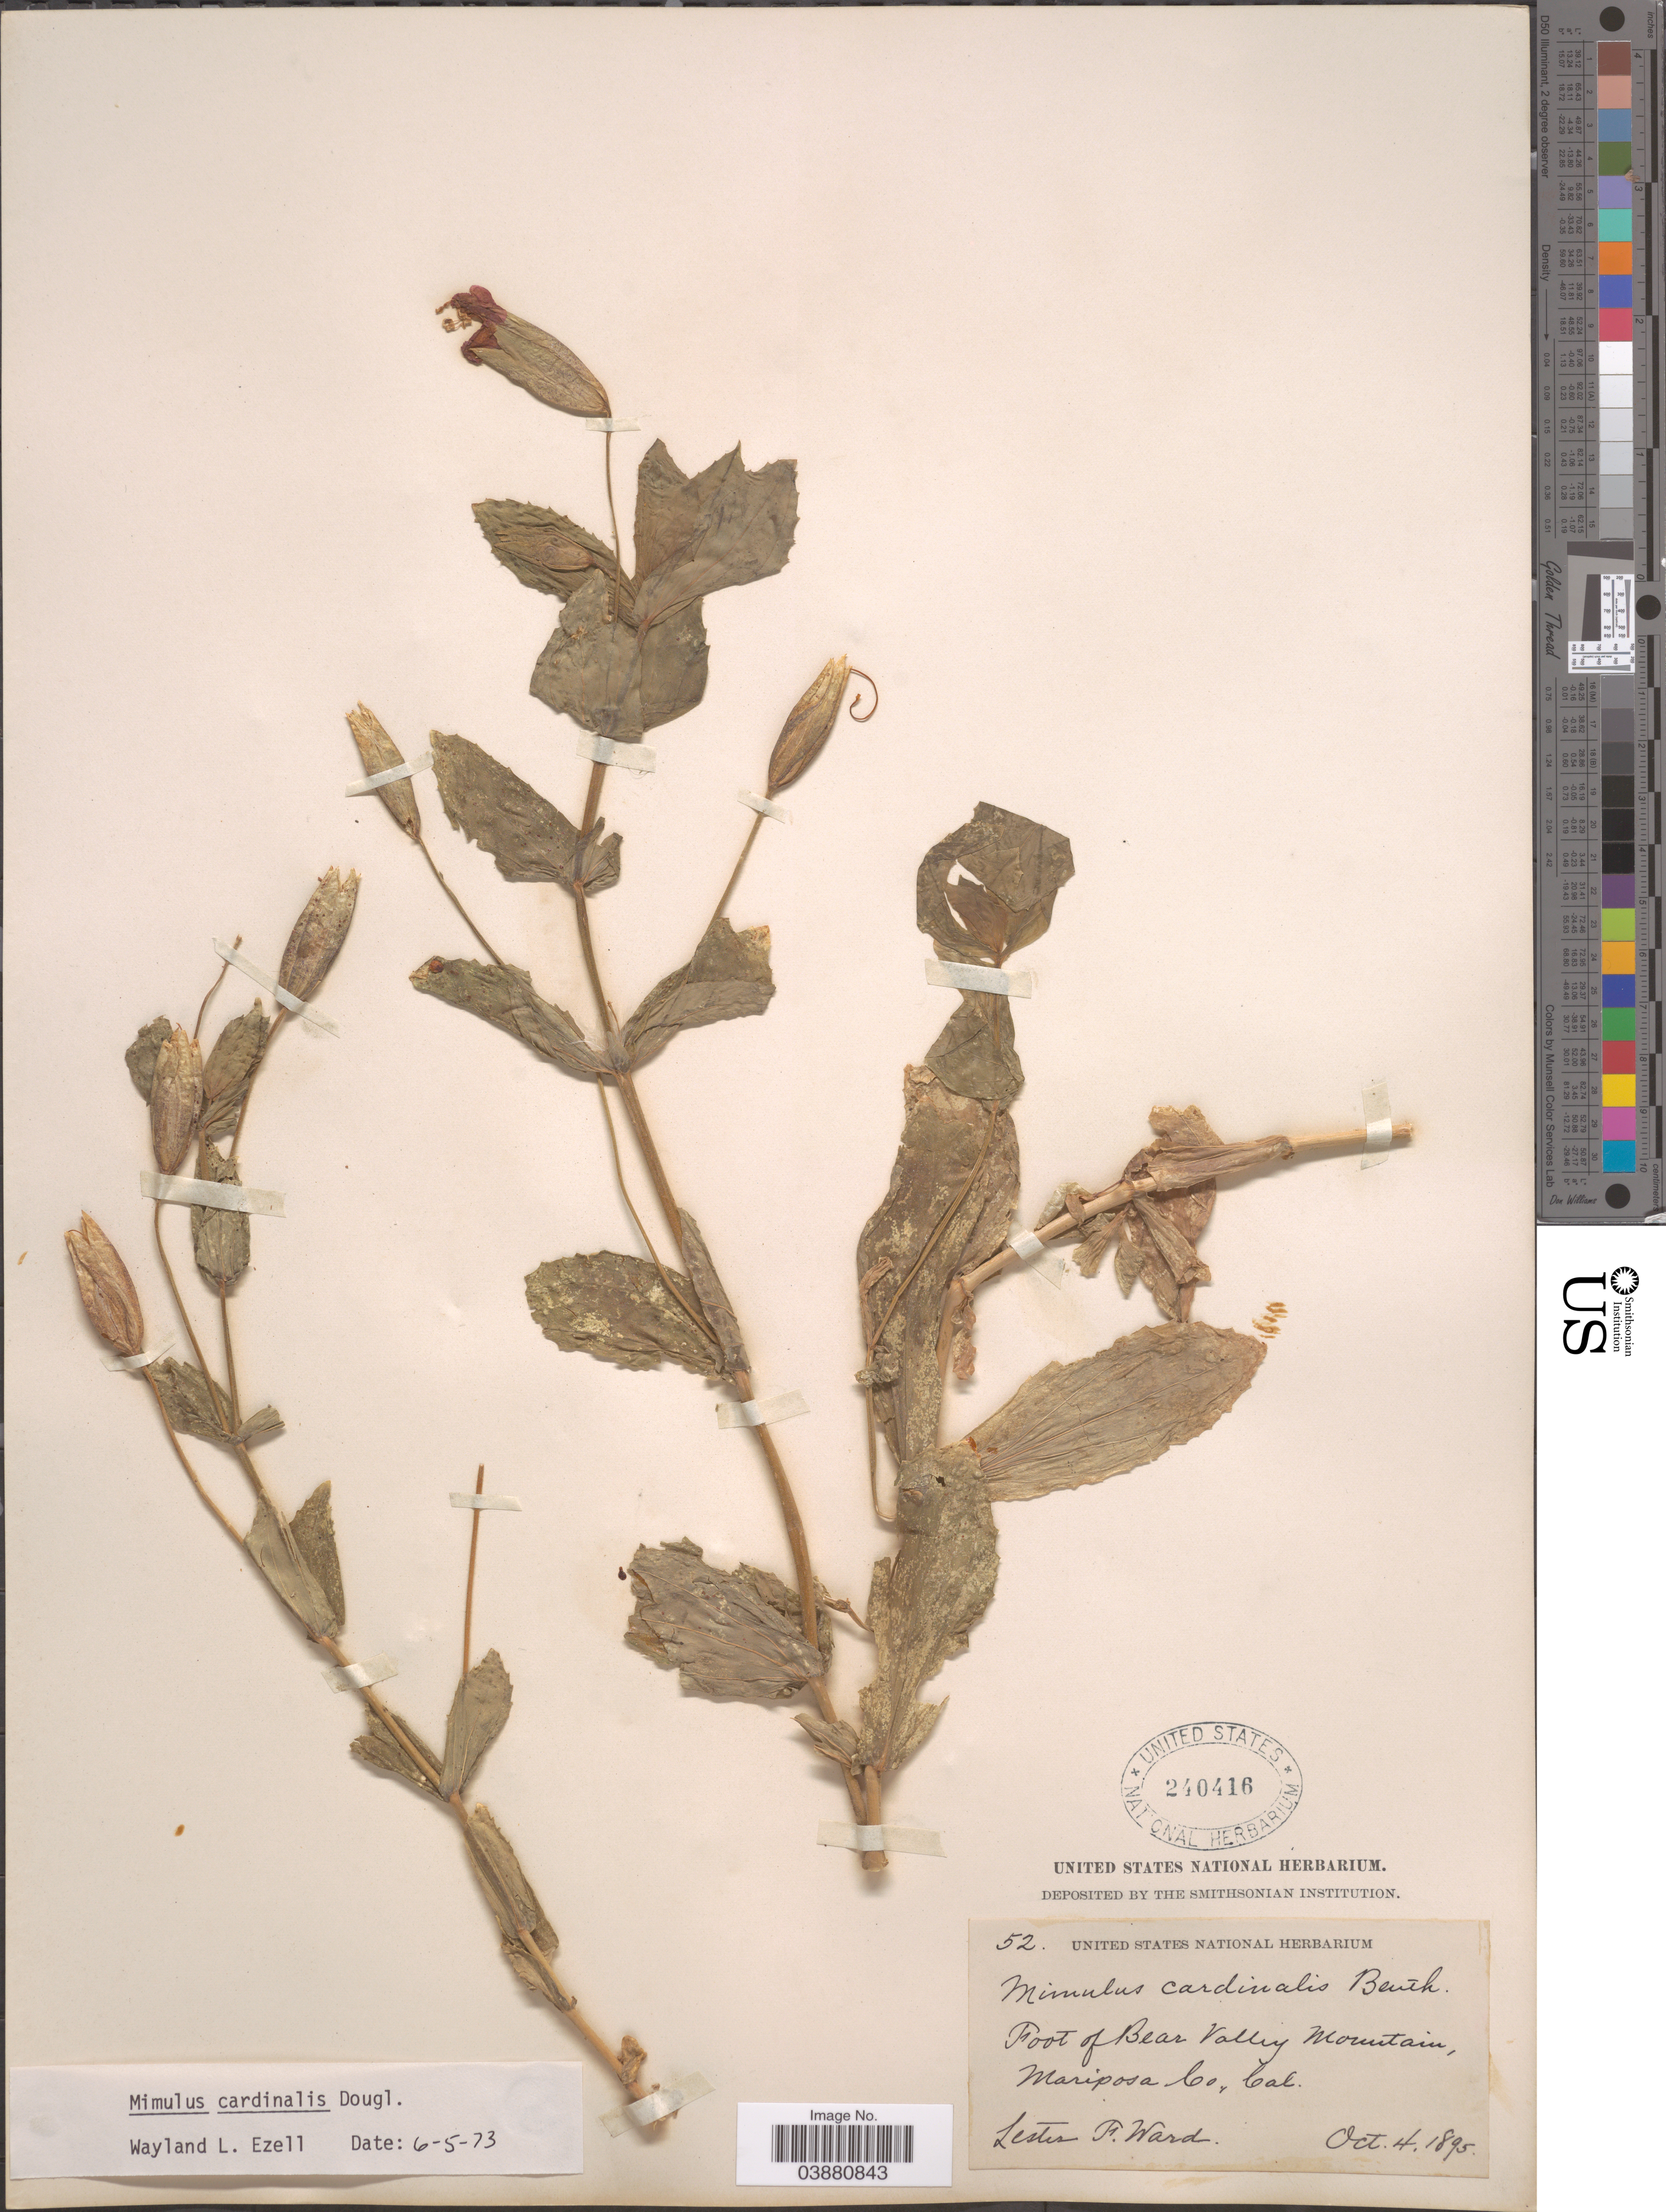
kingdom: Plantae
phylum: Tracheophyta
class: Magnoliopsida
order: Lamiales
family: Phrymaceae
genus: Mimulus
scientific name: Mimulus cardinalis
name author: Douglas ex Benth.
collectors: L. F. Ward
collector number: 52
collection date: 1895-10-04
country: United States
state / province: California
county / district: Mariposa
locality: Foot of Bear Valley Mountain, Mariposa Co.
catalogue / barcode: US 240416